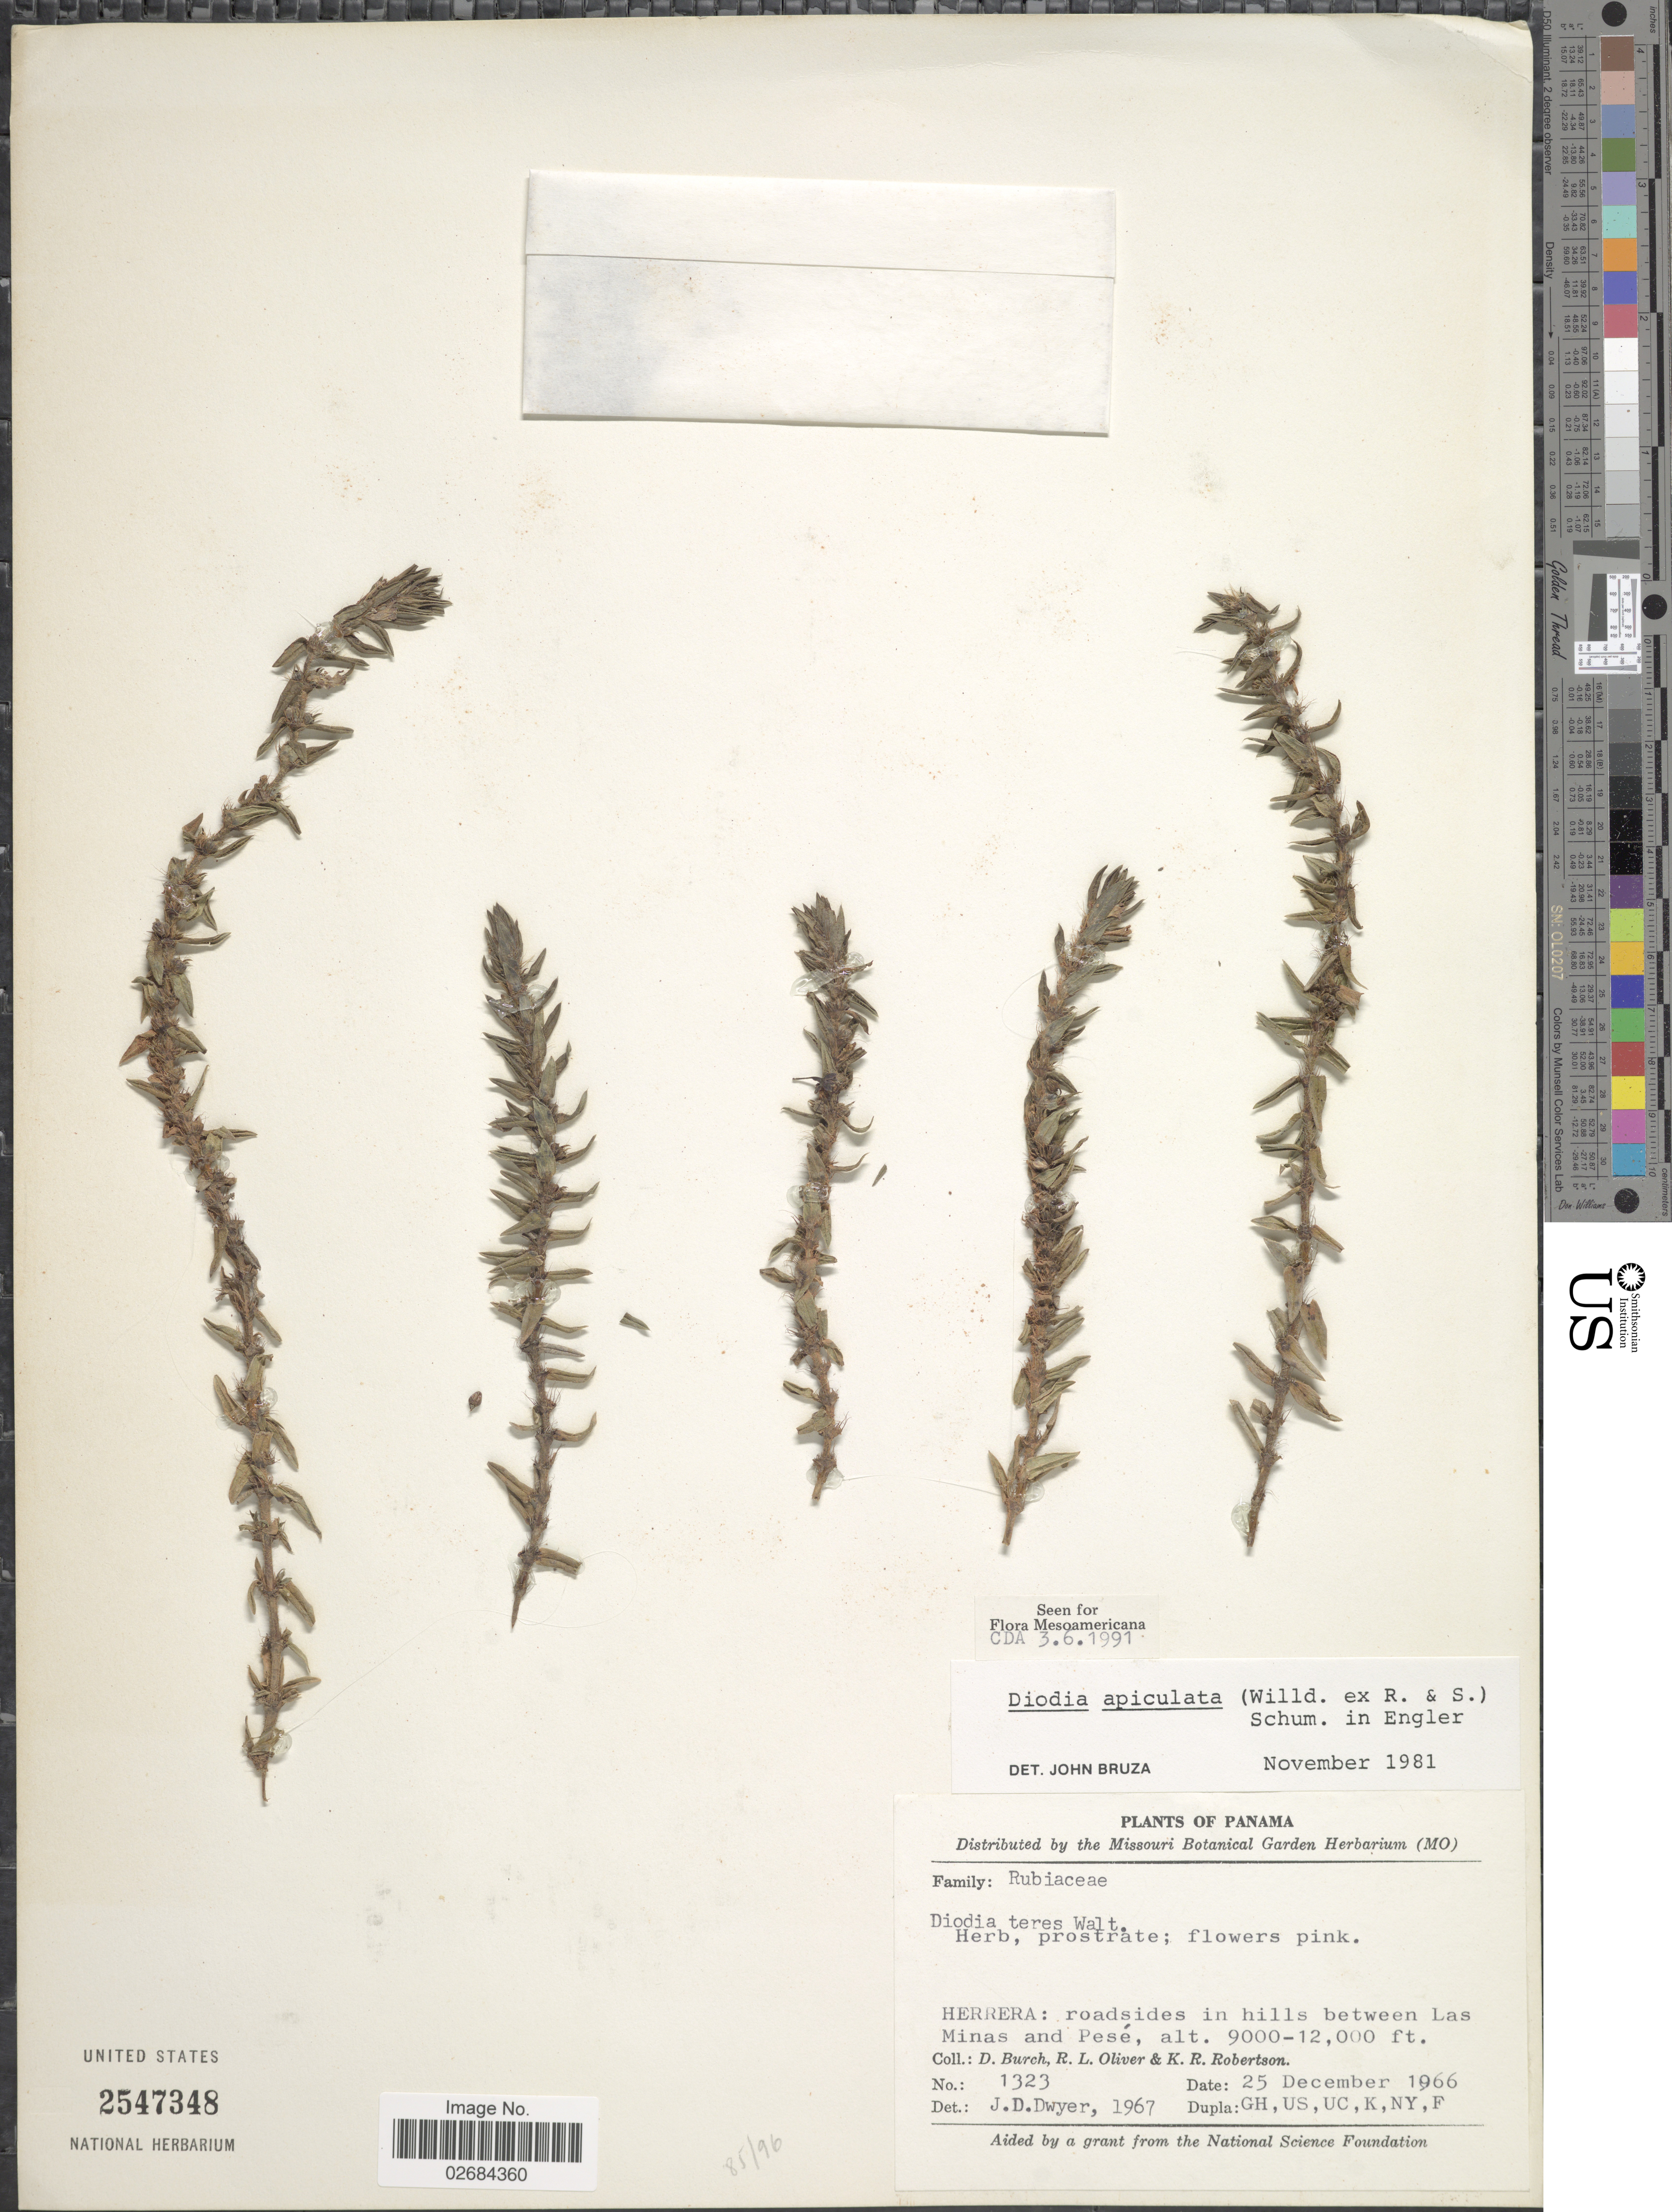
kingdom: Plantae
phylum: Tracheophyta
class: Magnoliopsida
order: Gentianales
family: Rubiaceae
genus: Diodia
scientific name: Diodia apiculata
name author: (Willd. ex Roem. & Schult.) K. Schum.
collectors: D. Burch, R. Oliver & K. Robertson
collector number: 1323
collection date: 1966-12-25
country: Panama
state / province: Herrera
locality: Between Las Minas and Pesé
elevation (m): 2743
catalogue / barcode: US 2547348